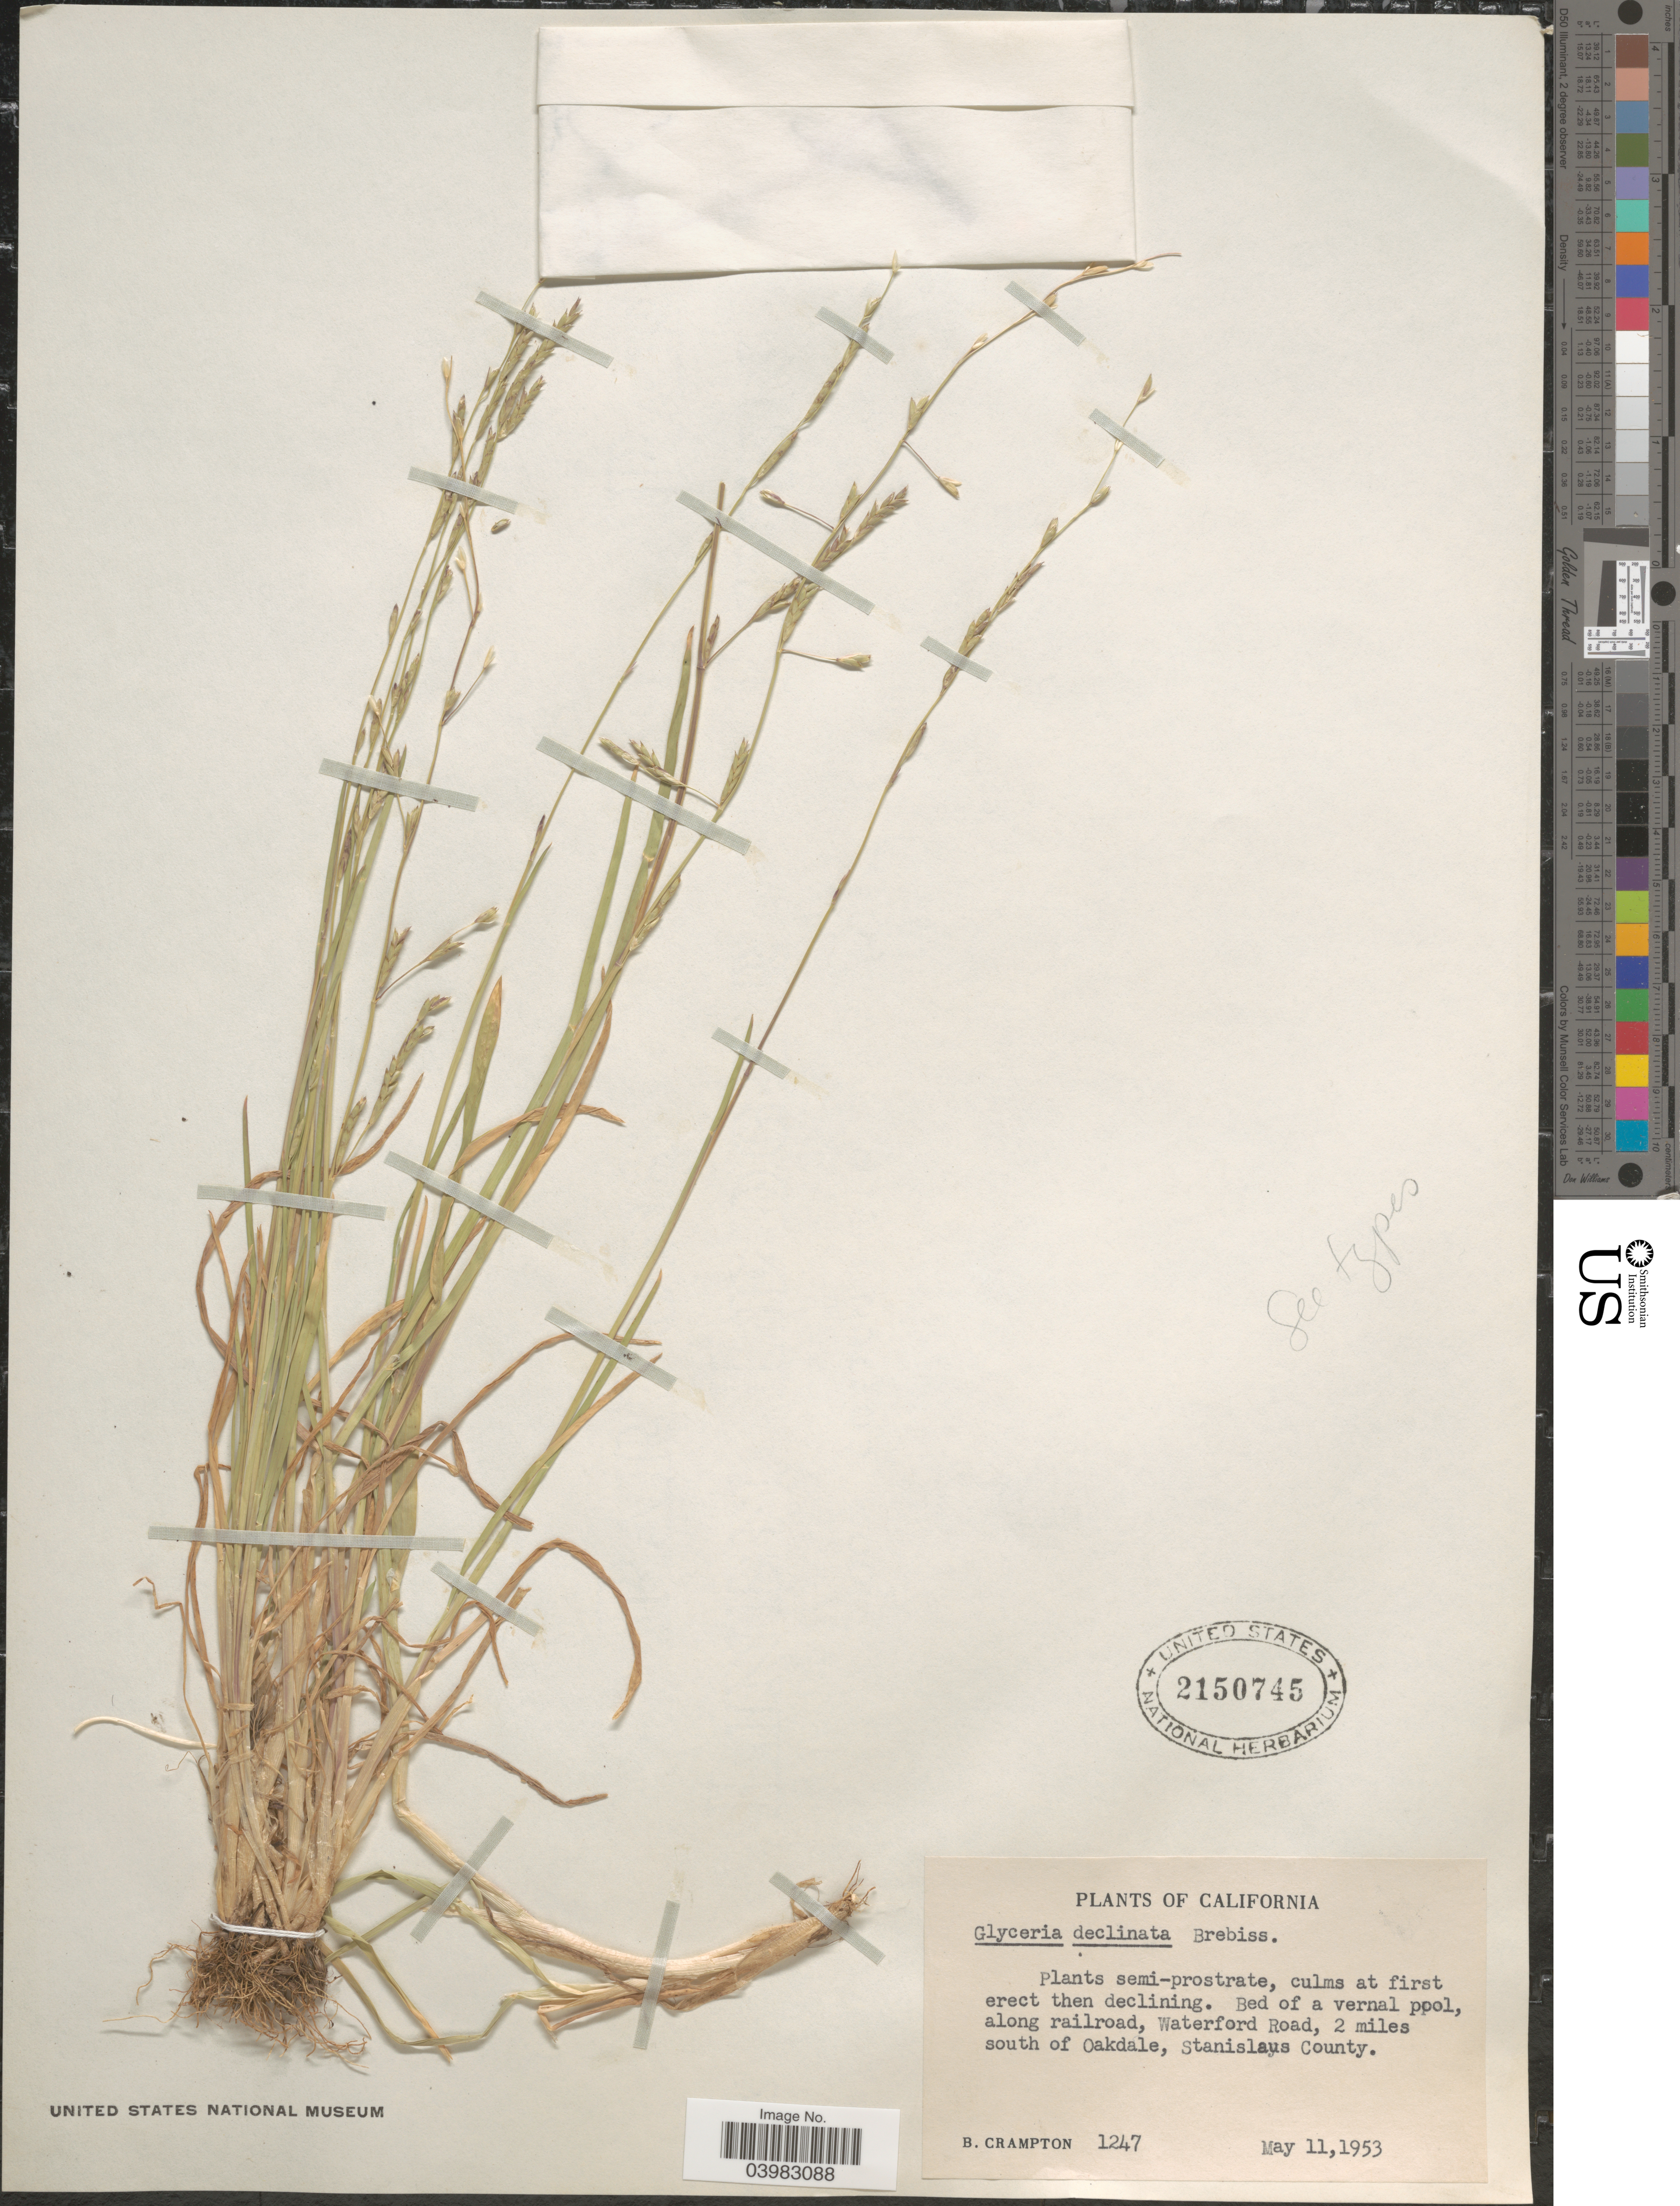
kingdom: Plantae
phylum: Tracheophyta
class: Liliopsida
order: Poales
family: Poaceae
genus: Glyceria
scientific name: Glyceria declinata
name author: Bréb.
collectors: B. Crampton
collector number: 1247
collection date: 1953-05-11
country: United States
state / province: California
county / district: Stanislaus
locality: Bed of a vernal pool, along railroad, Waterford Road, 2 miles south of Oakdale, Stanislaus County.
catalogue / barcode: US 2150745